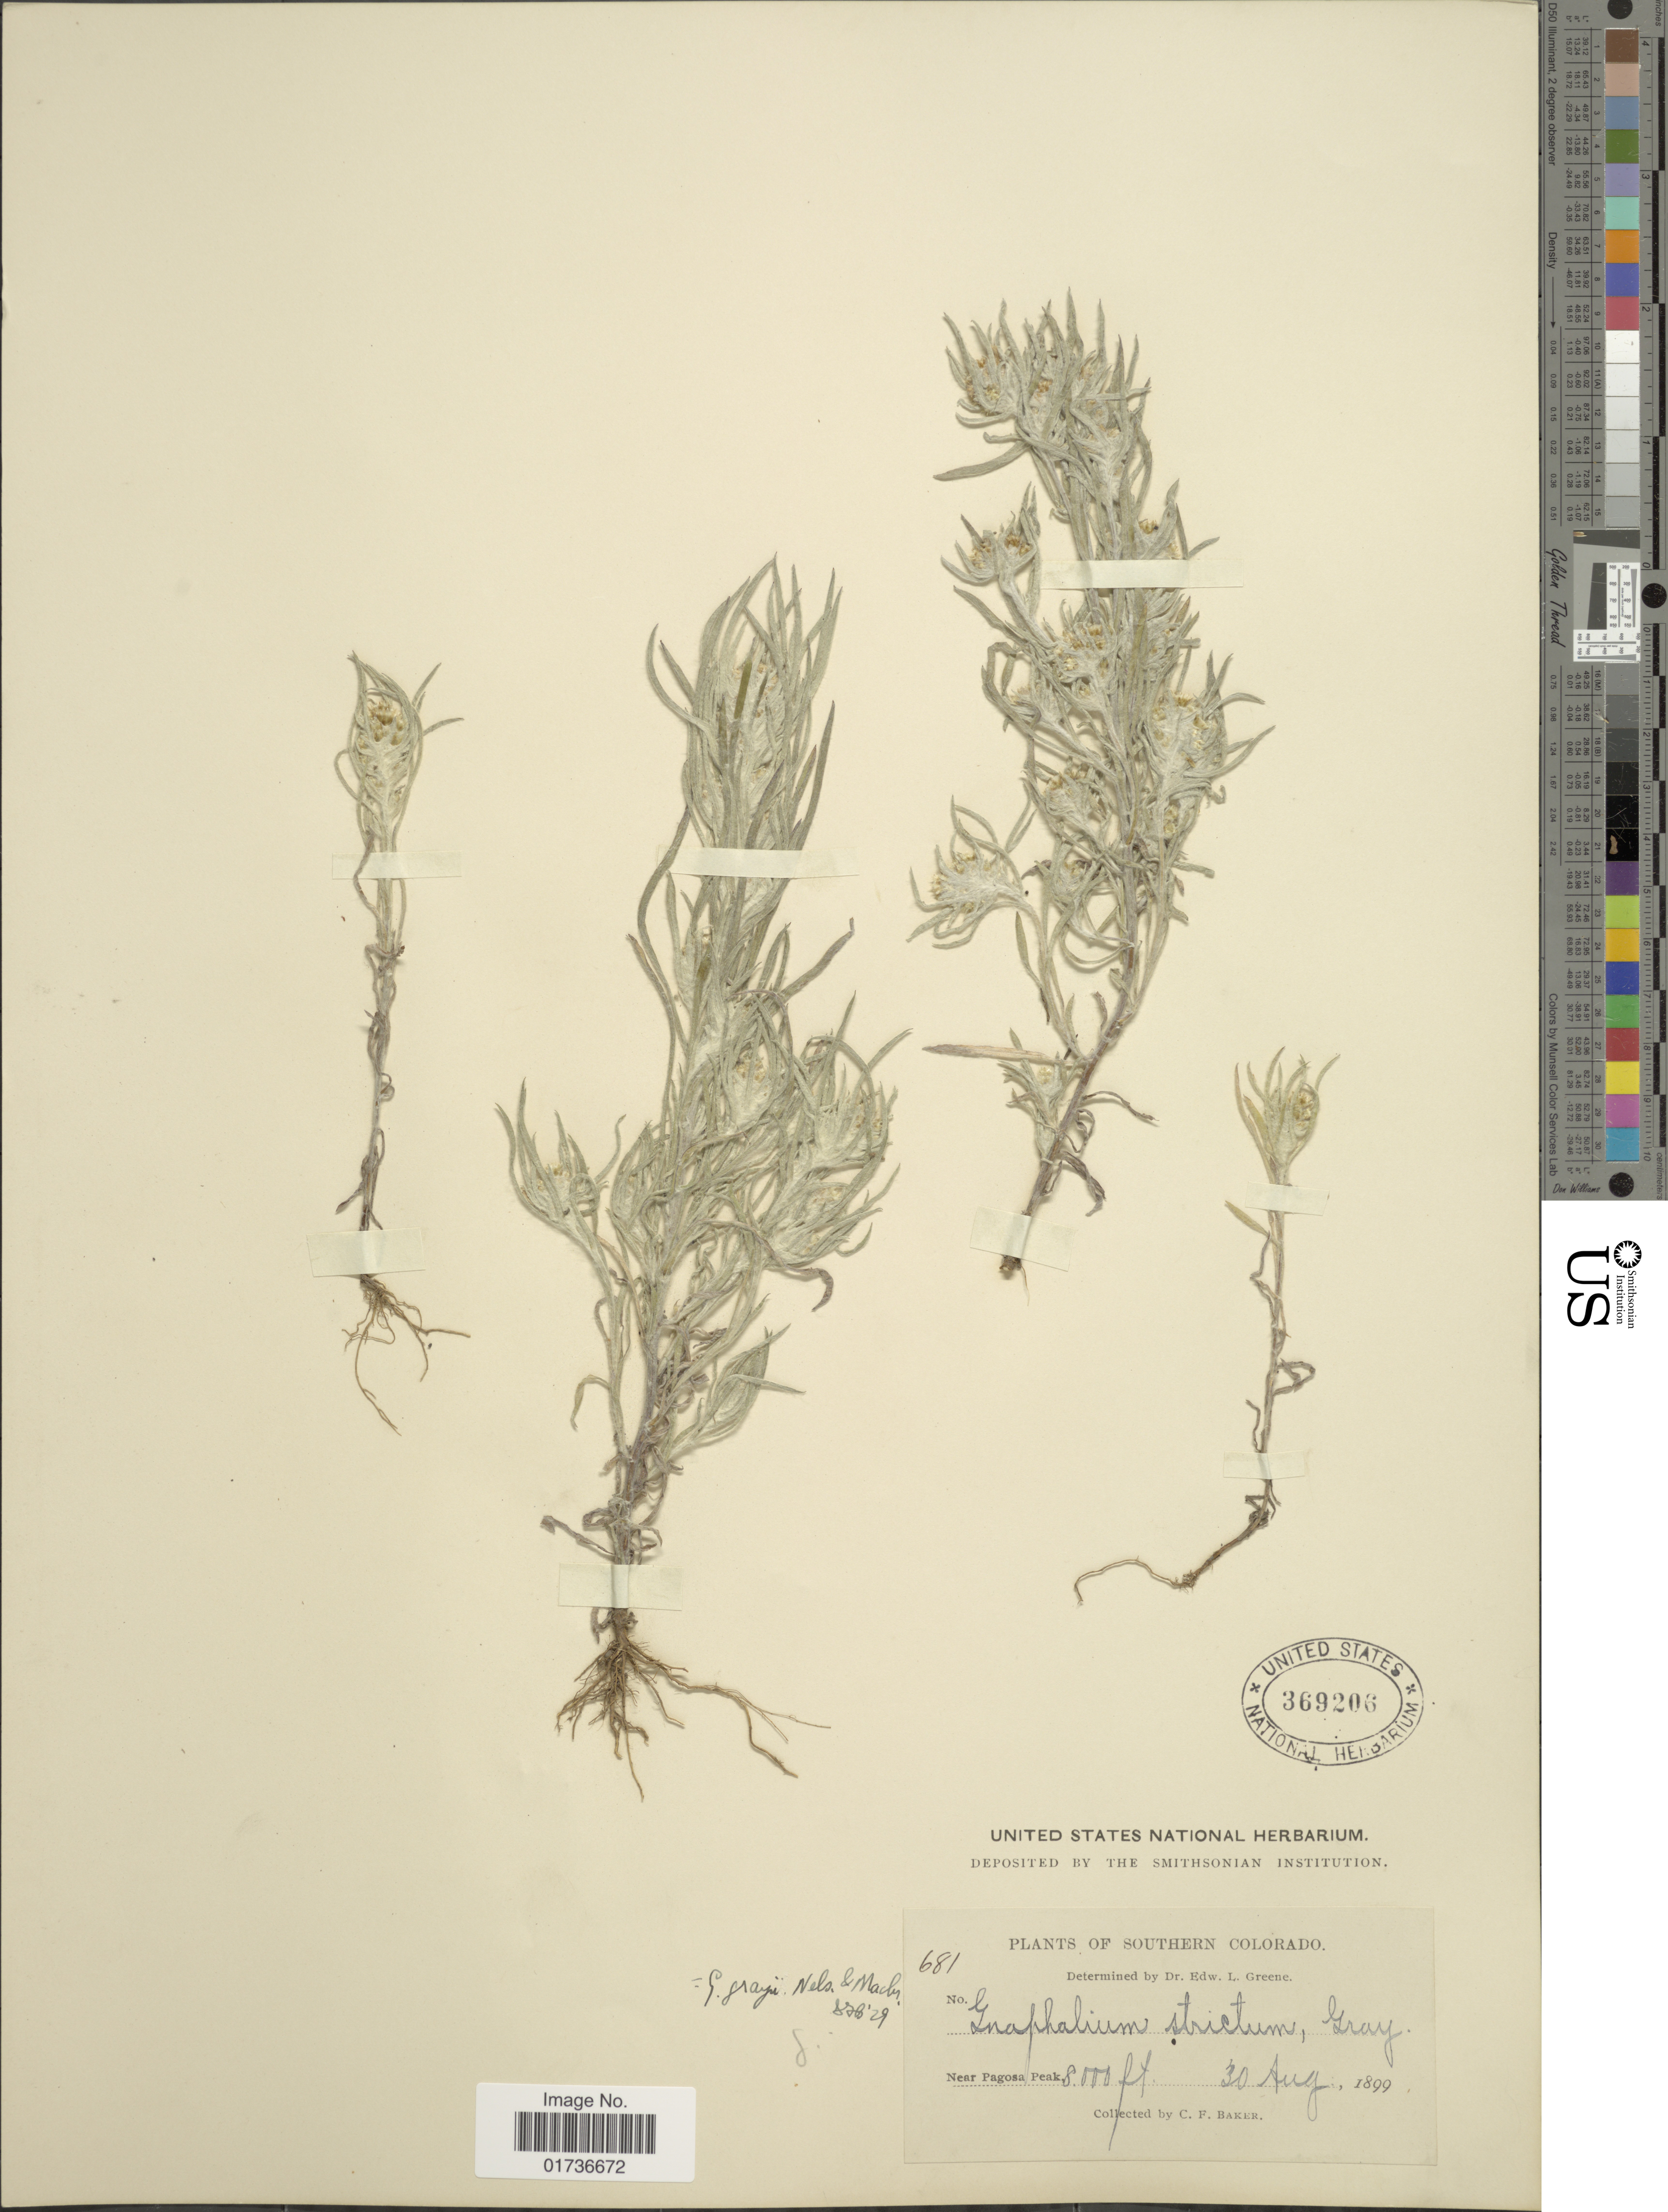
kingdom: Plantae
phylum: Tracheophyta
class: Magnoliopsida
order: Asterales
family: Asteraceae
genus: Gnaphalium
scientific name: Gnaphalium grayi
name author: A. Nelson & J.F. Macbr.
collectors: C. F. Baker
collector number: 681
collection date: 1899-08-30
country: United States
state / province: Colorado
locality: Southern Colorado, Near Pagosa Peak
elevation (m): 2438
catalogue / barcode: US 369206